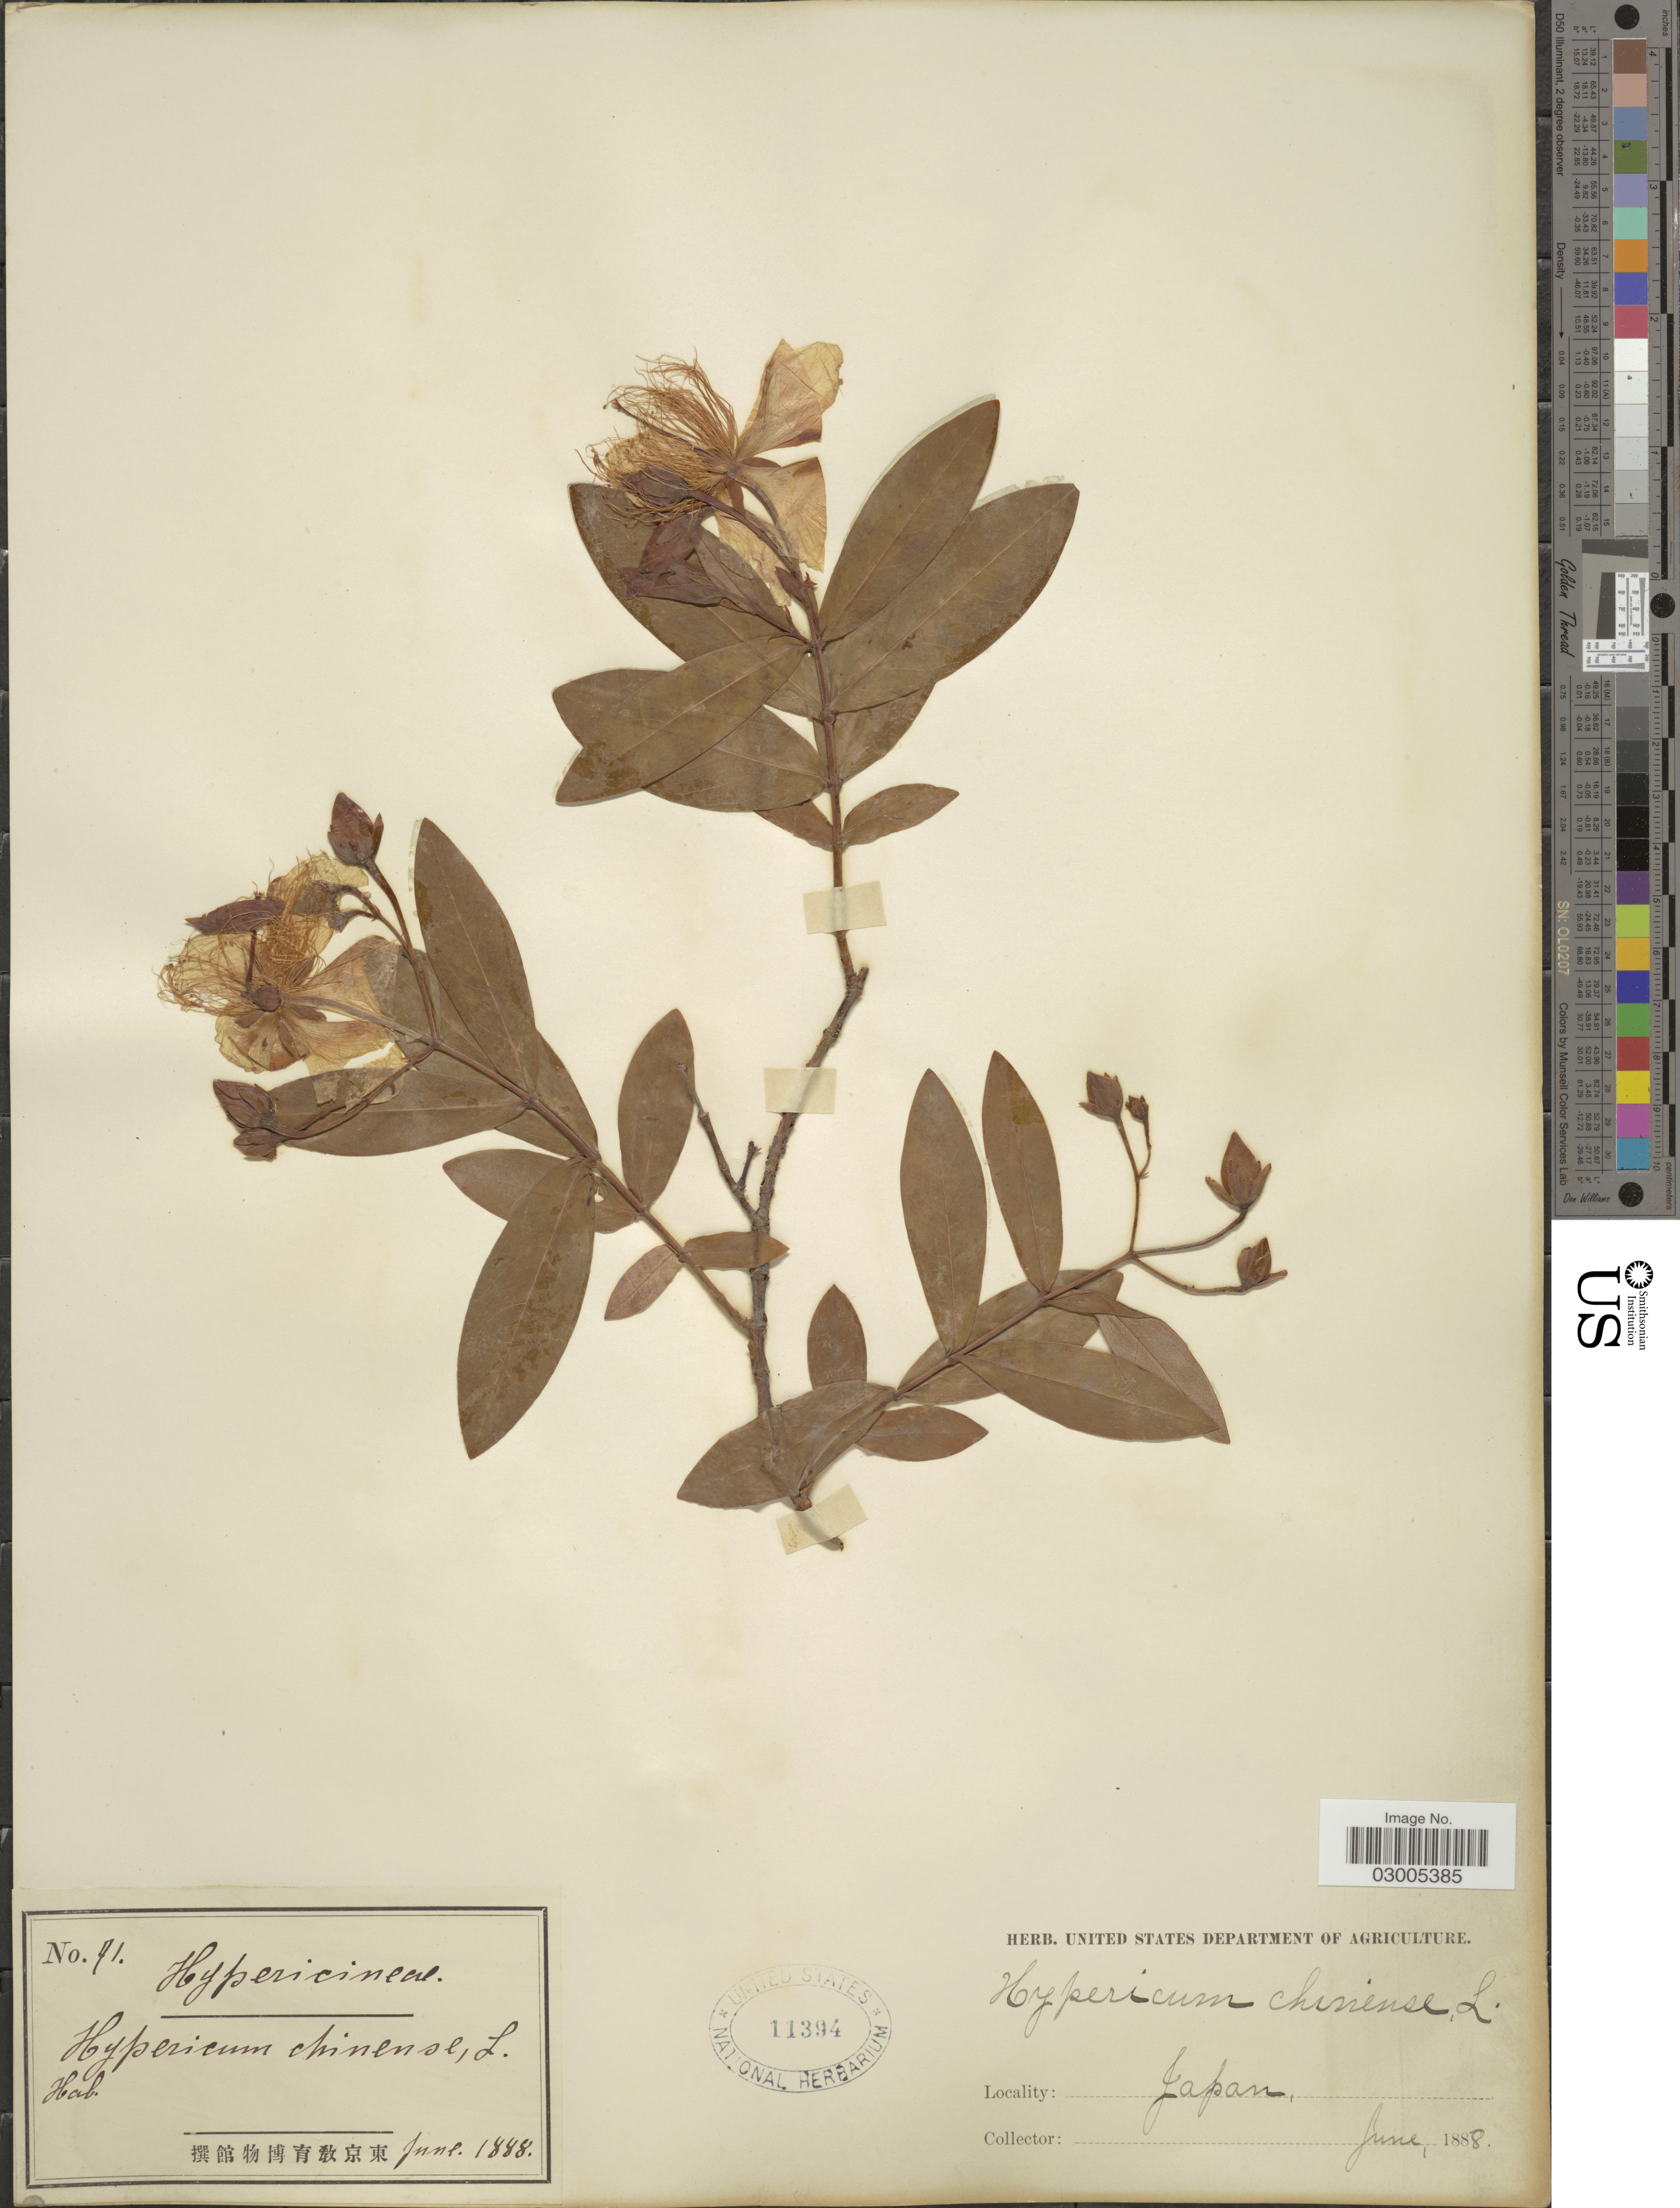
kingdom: Plantae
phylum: Tracheophyta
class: Magnoliopsida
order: Malpighiales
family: Hypericaceae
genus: Hypericum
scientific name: Hypericum monogynum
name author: L.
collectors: ex herb. U. S. Department of Agriculture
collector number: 41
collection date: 1888-06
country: Japan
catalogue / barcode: US 11394